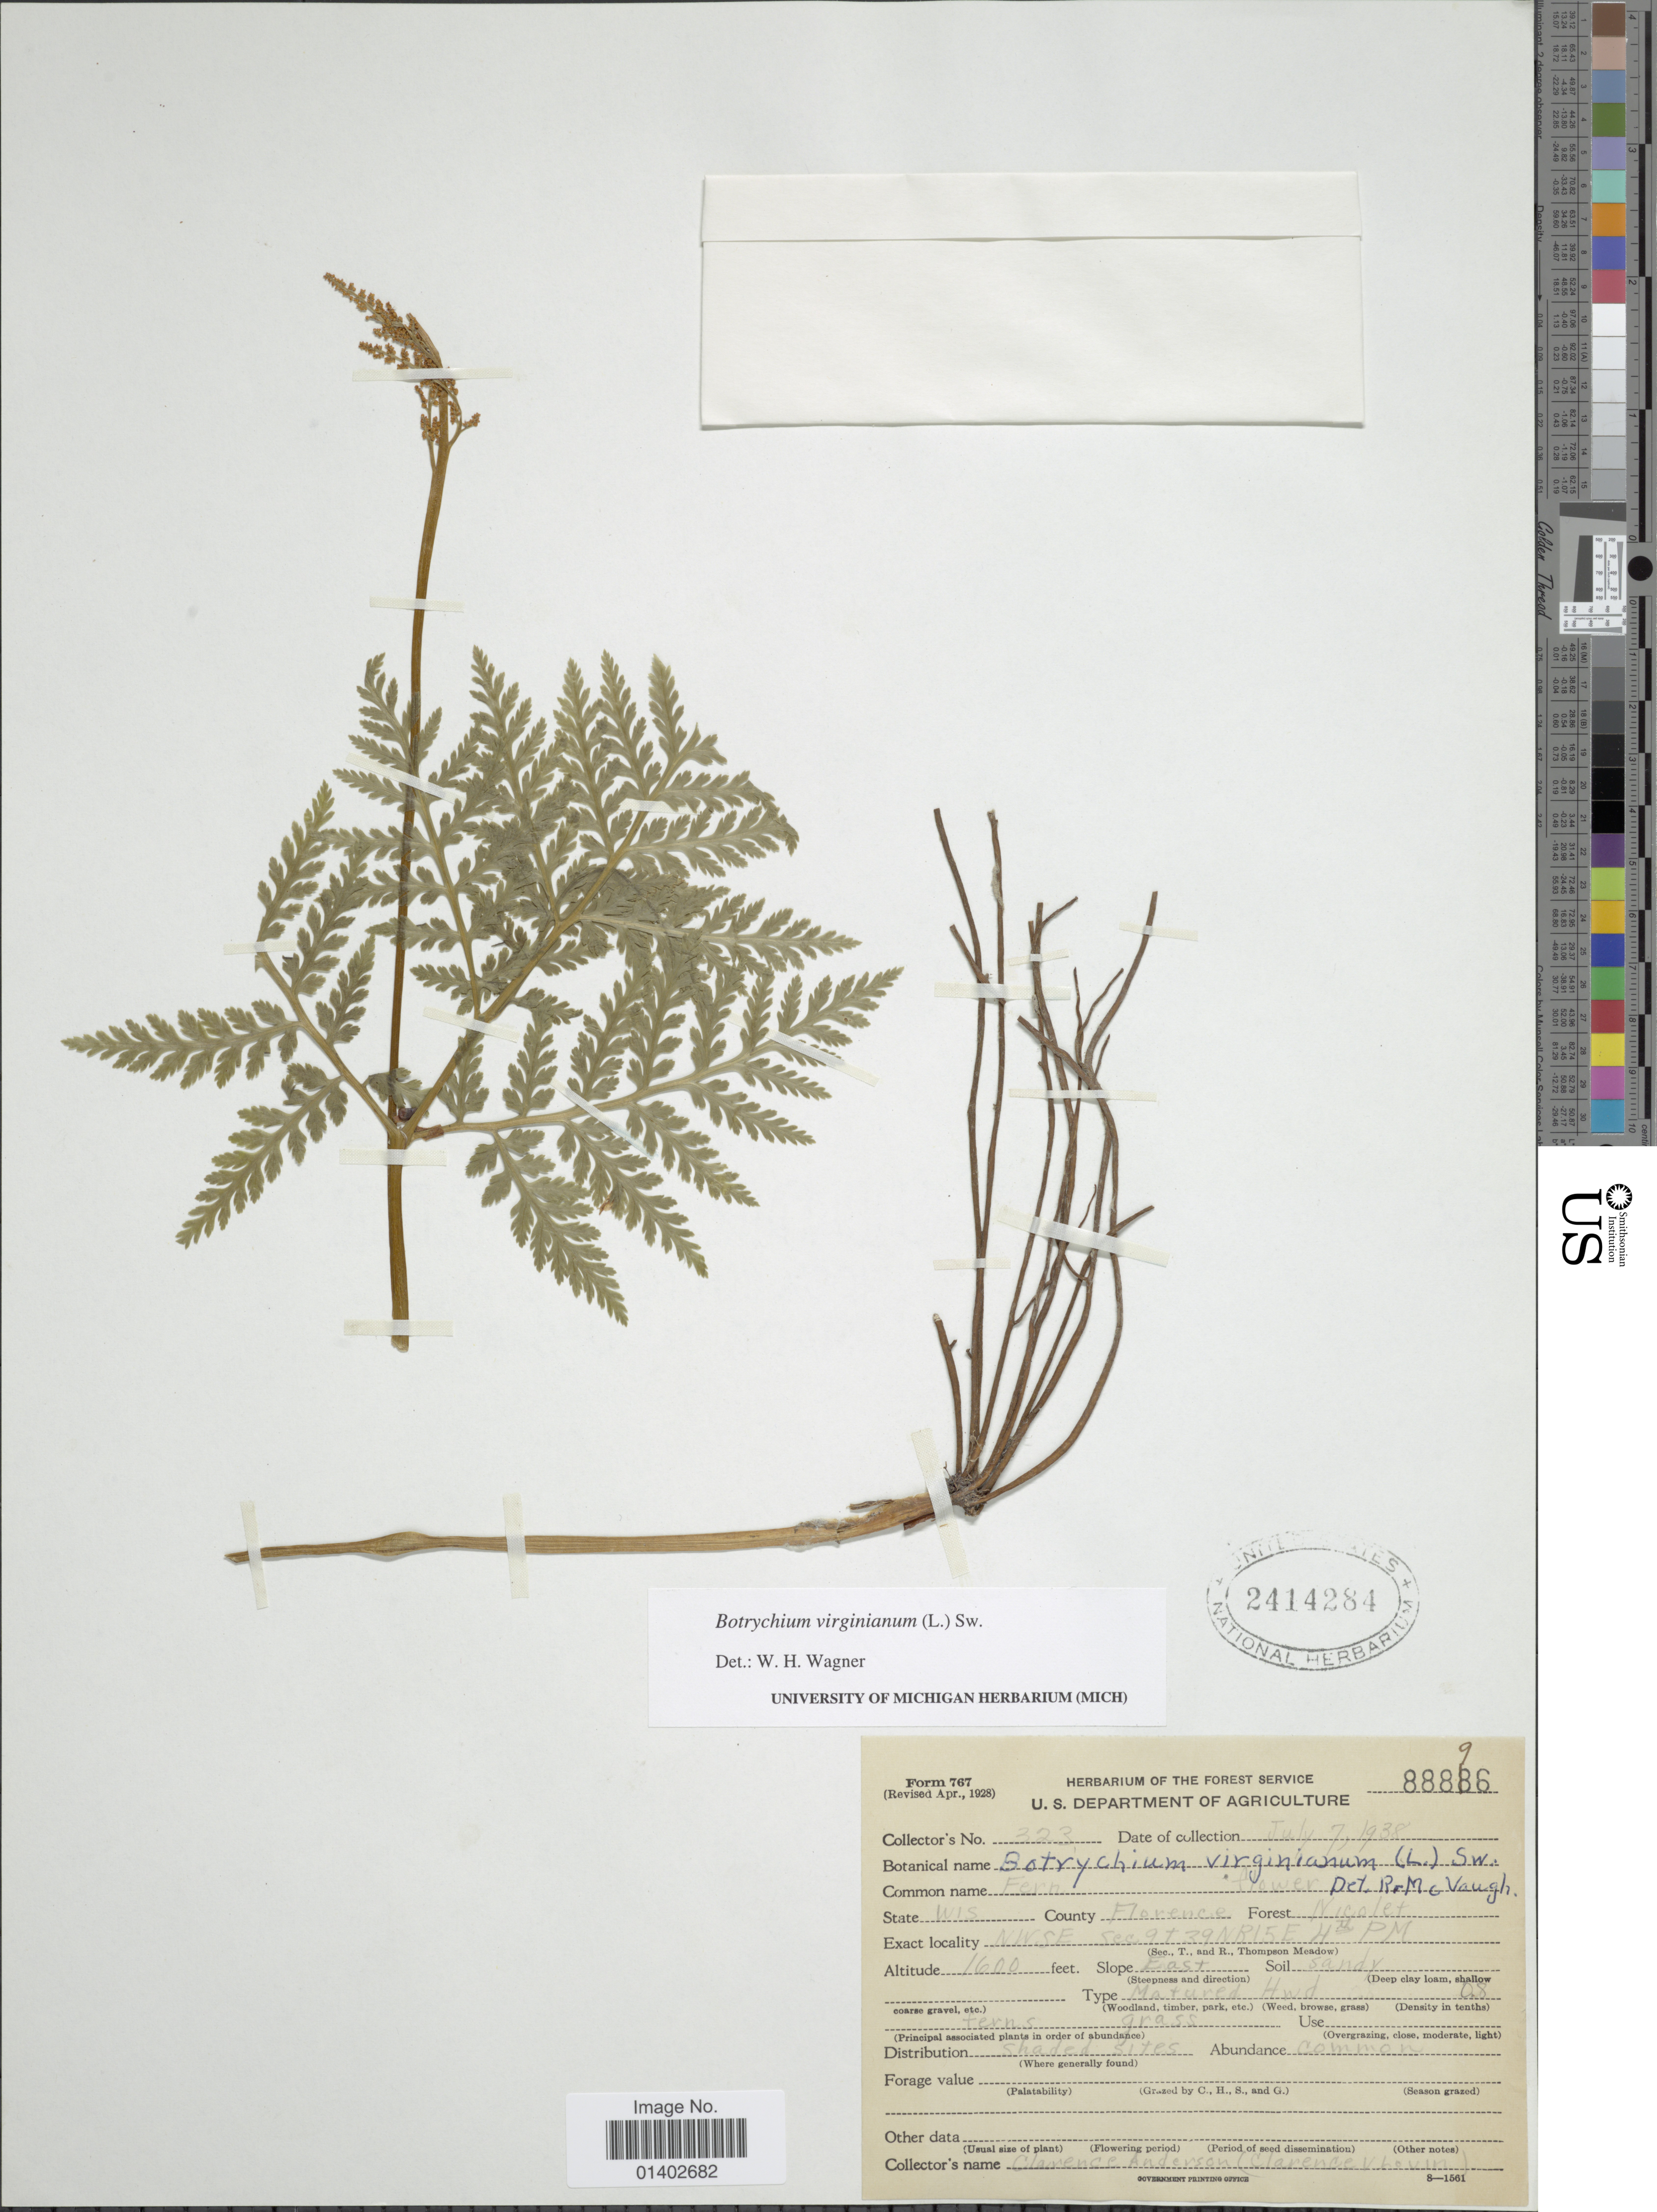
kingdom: Plantae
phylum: Tracheophyta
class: Polypodiopsida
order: Ophioglossales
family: Ophioglossaceae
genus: Botrychium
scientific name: Botrychium virginianum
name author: (L.) Sw.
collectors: C. Anderson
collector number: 323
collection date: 1938-07-07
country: United States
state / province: Wisconsin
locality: County Florence, Forest Nicolet, NWSE Sec 9T39NR15E.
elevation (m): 488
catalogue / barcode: US 2414284